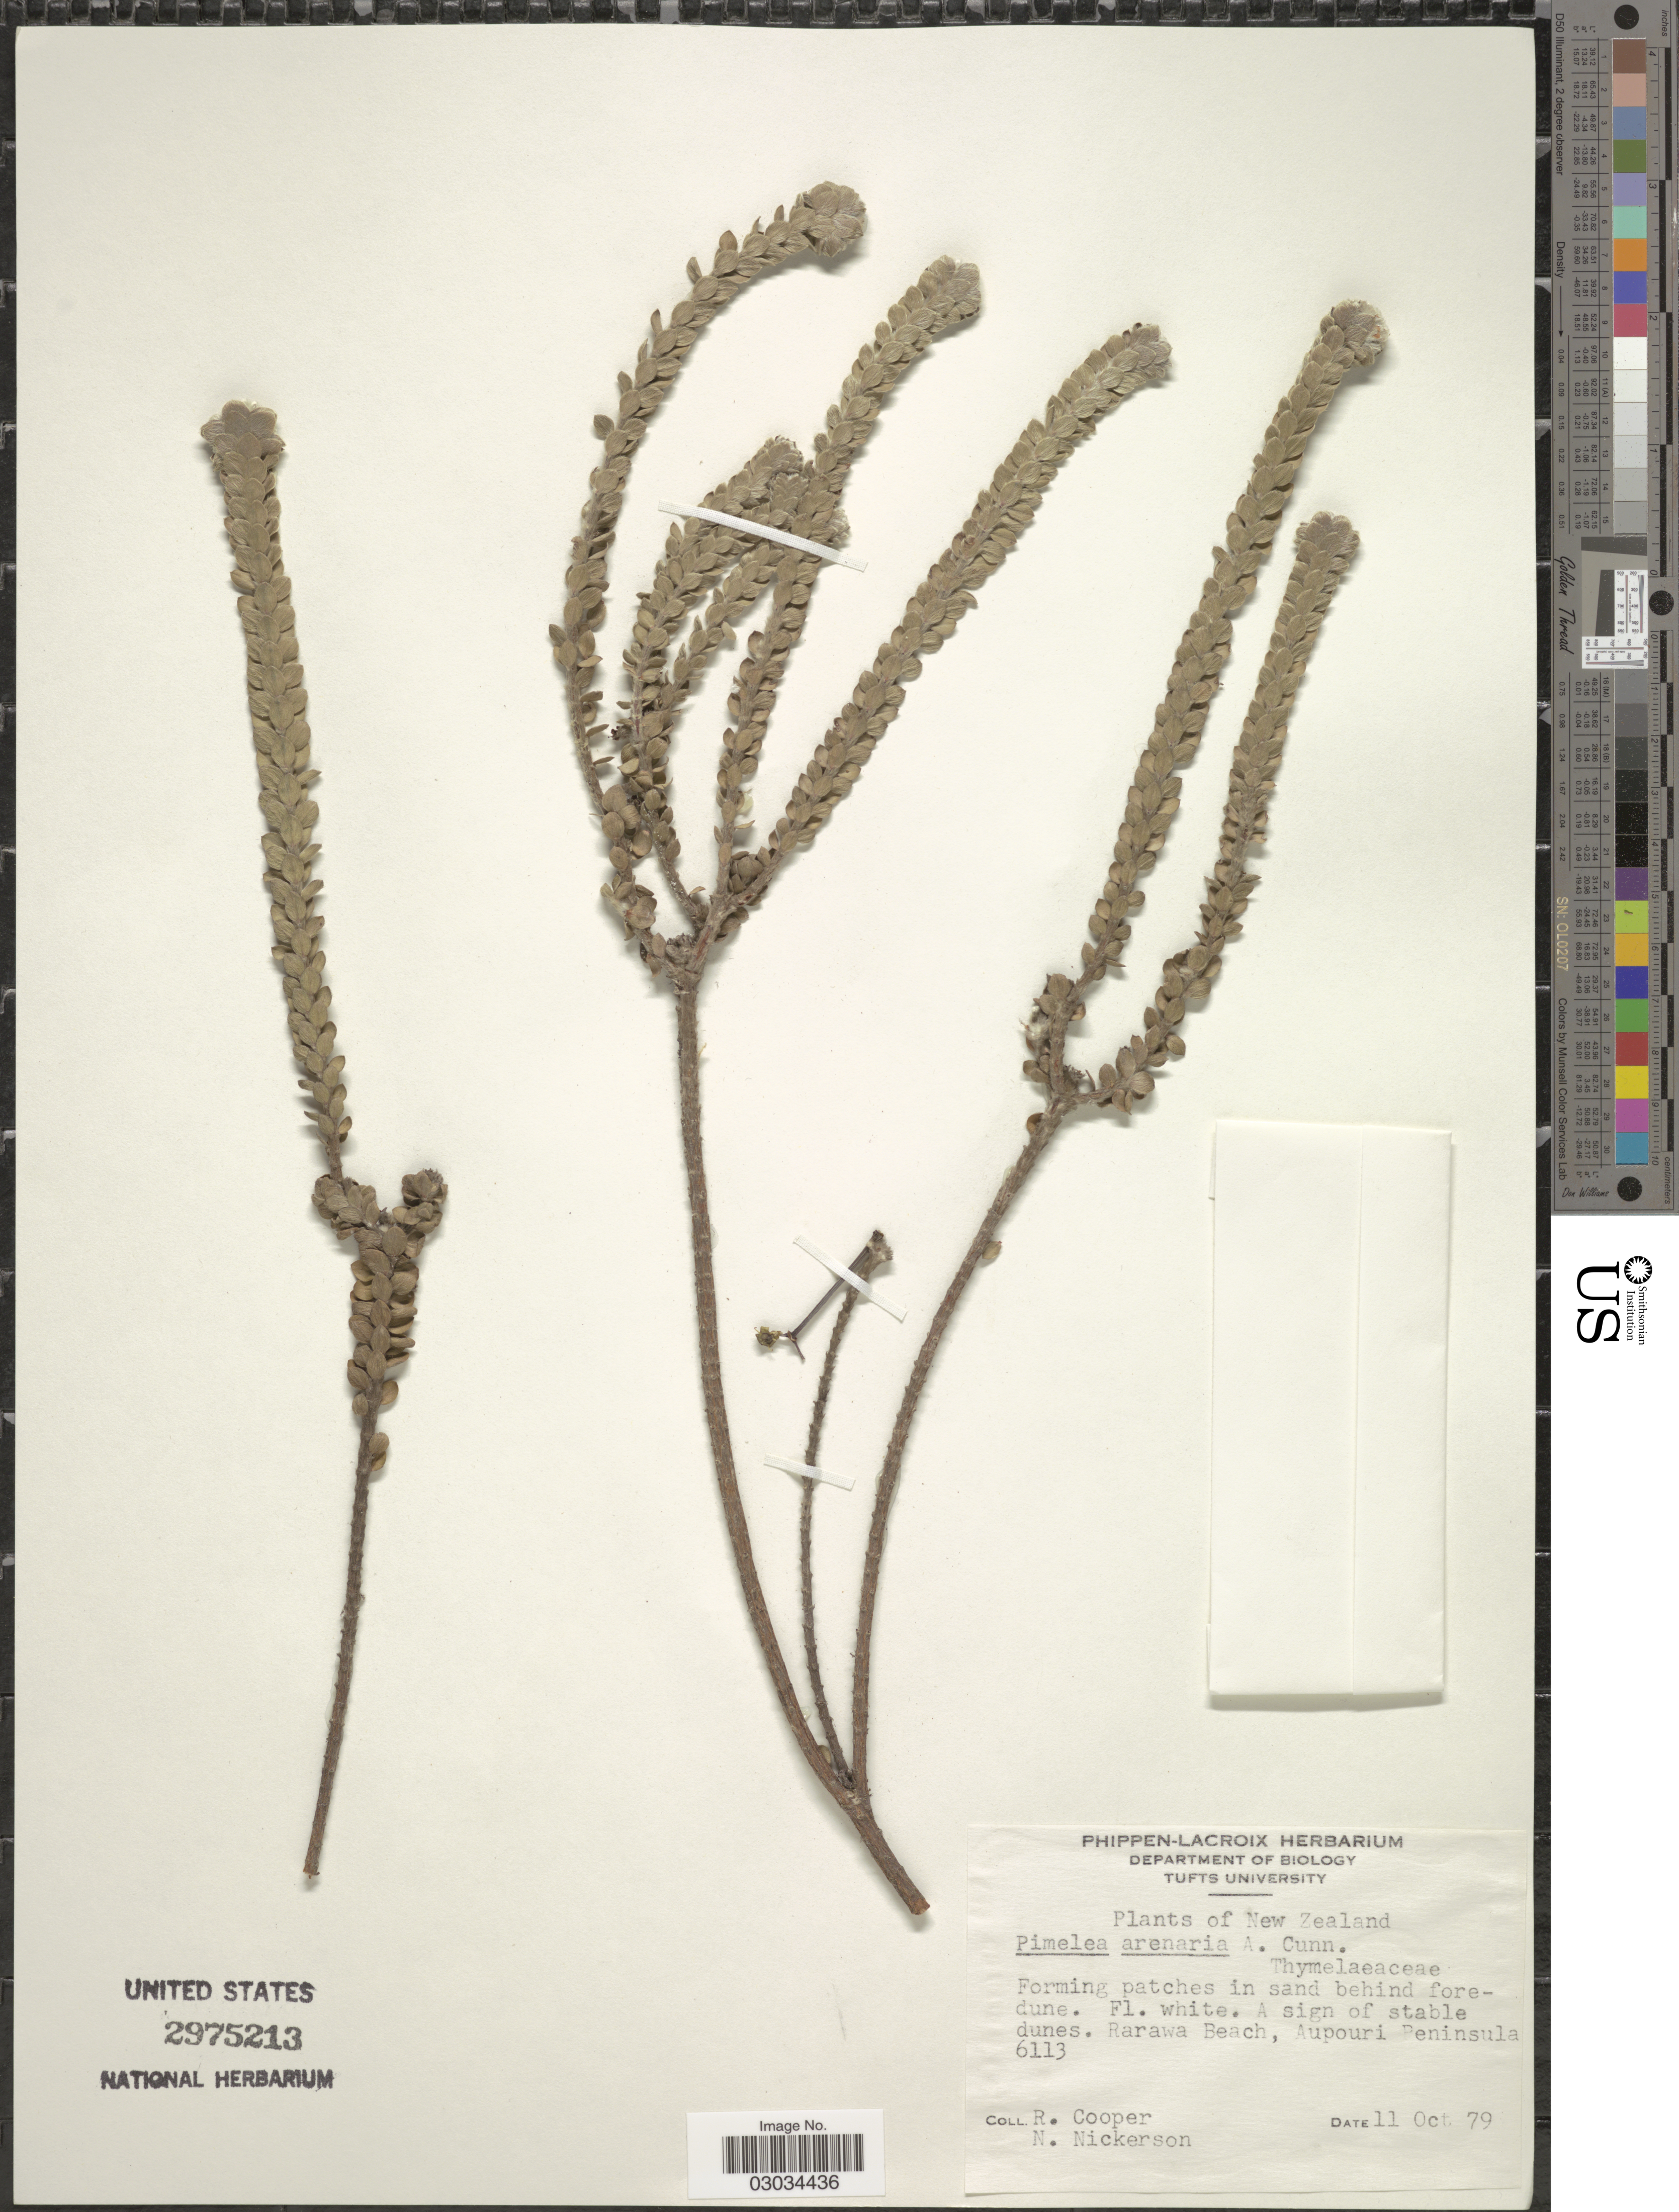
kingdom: Plantae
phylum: Tracheophyta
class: Magnoliopsida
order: Malvales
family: Thymelaeaceae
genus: Pimelea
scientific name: Pimelea arenaria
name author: A. Cunn.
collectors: R. Cooper & N. Nickerson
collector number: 6113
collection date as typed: Transcribed d/m/y: 11/10/79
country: New Zealand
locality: Rarawa Beach, Aupouri Peninsula.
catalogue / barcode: US 2975213